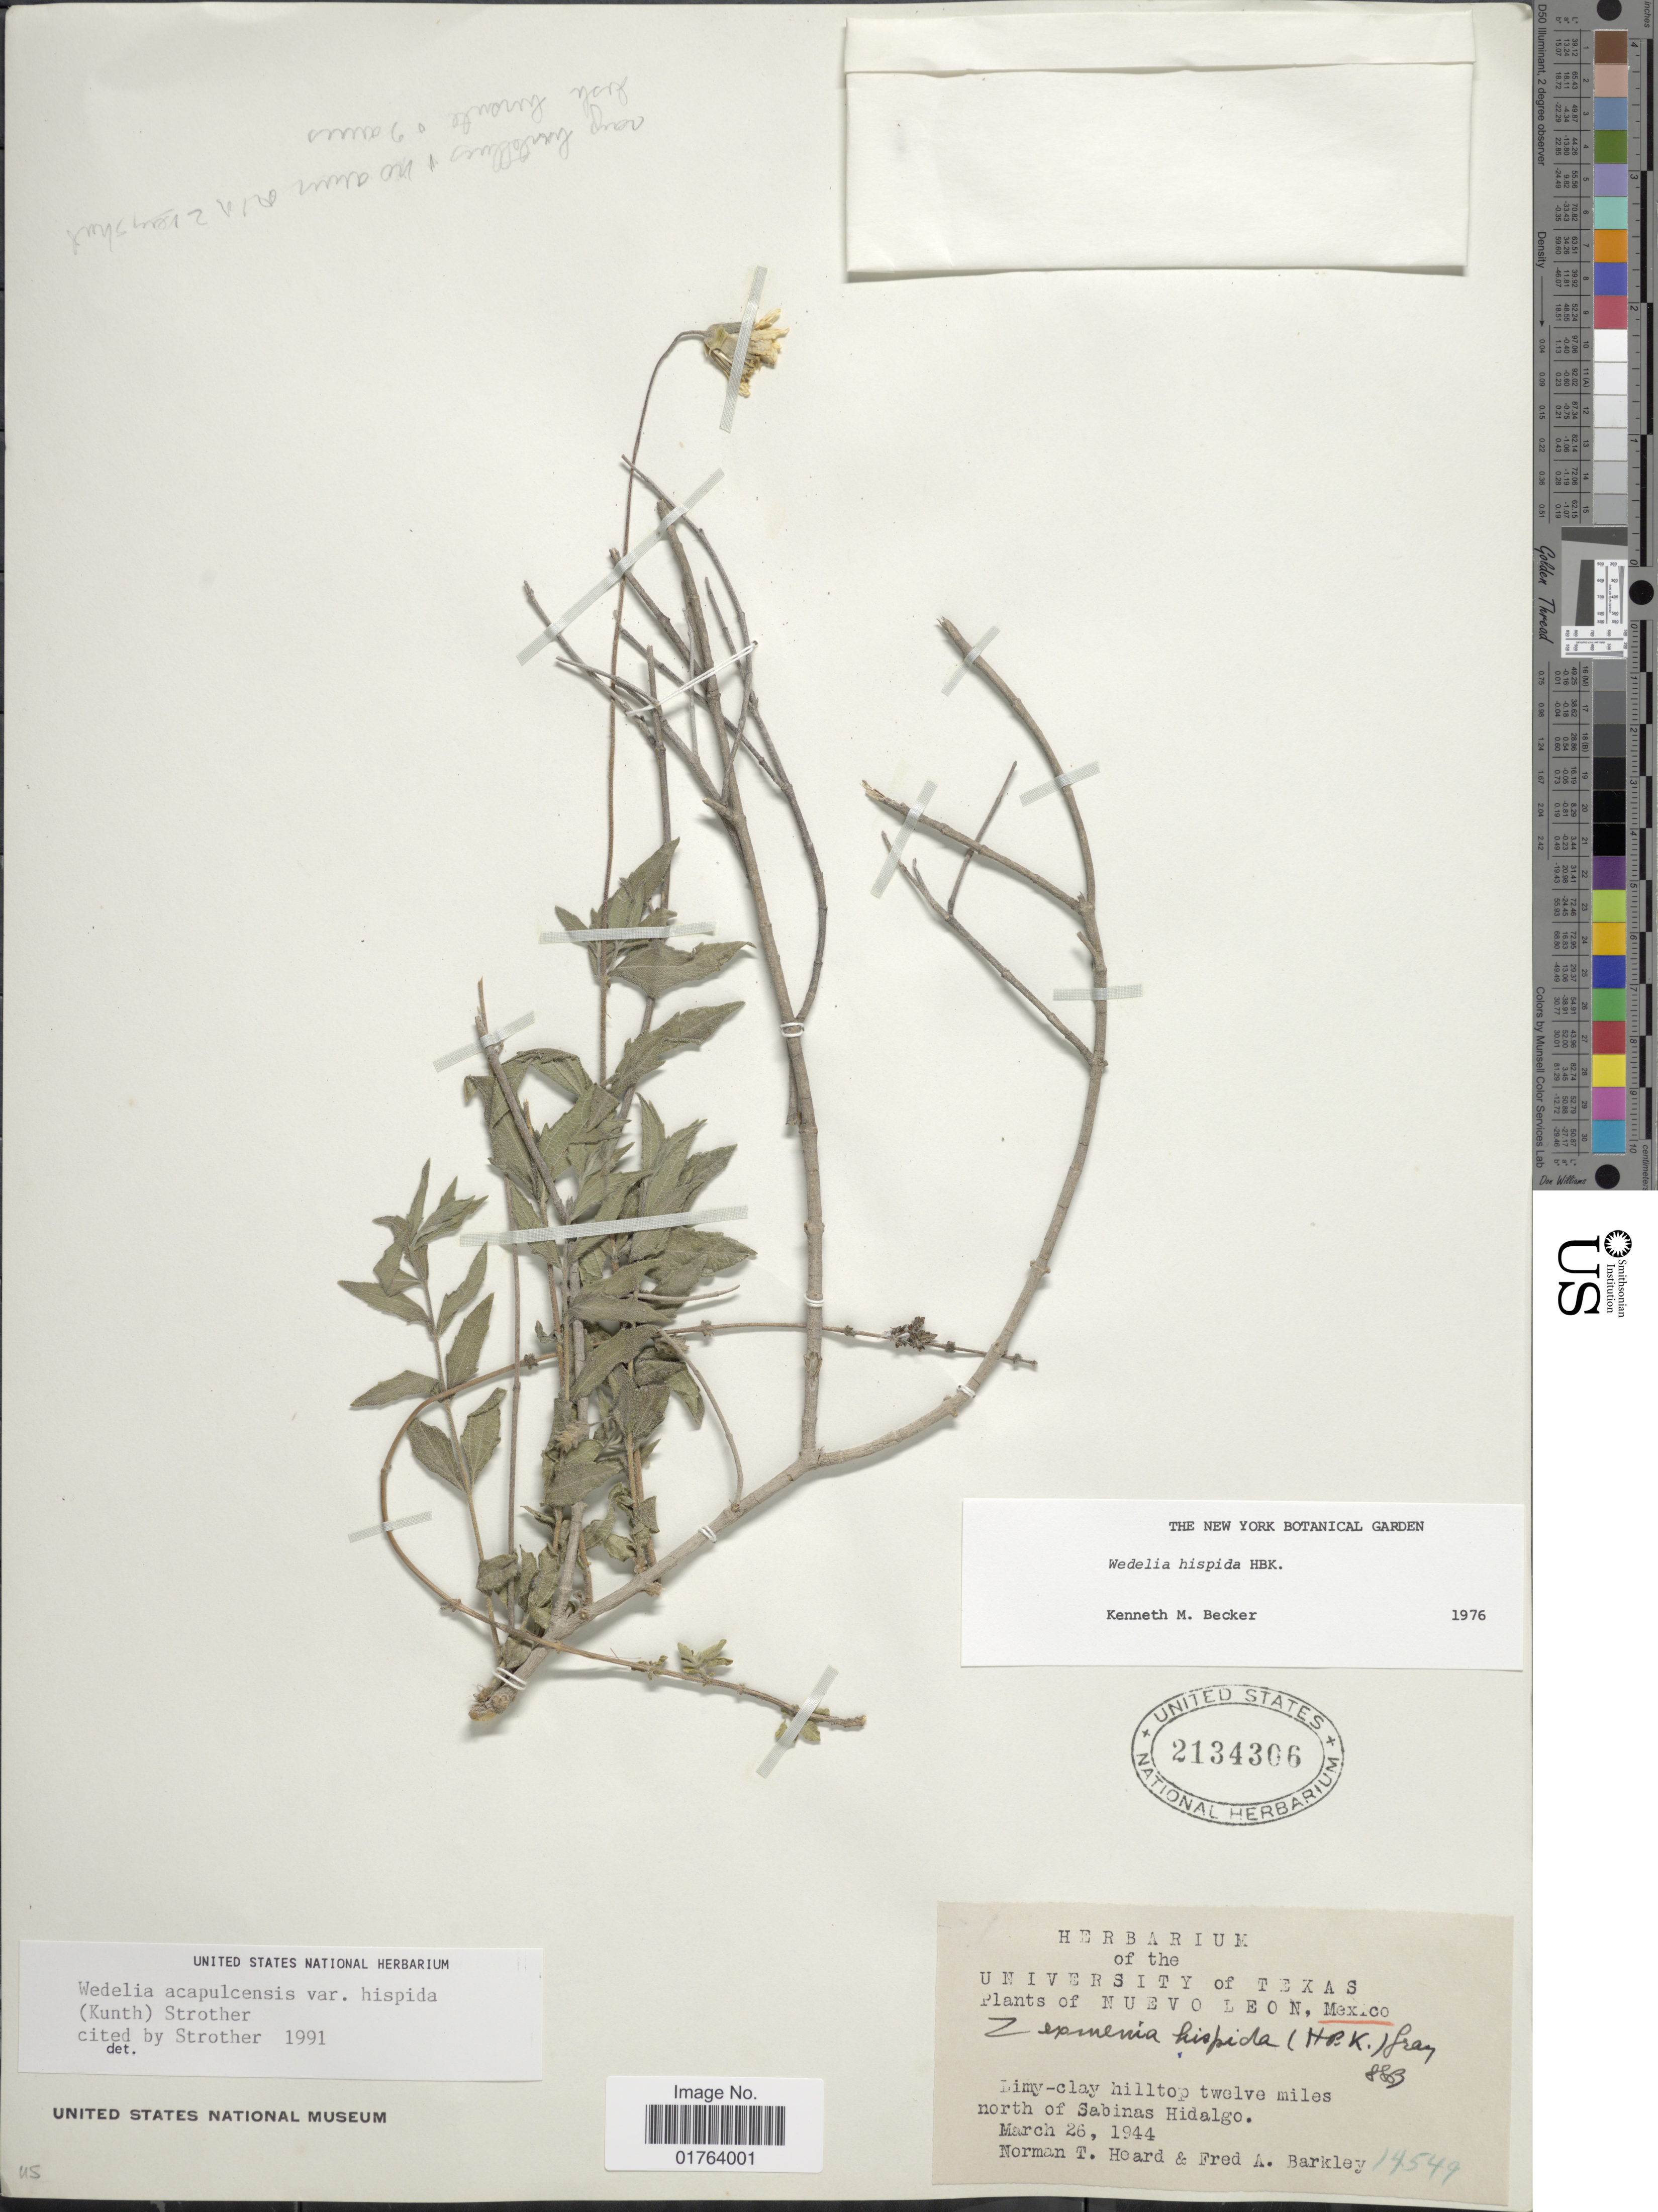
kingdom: Plantae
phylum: Tracheophyta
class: Magnoliopsida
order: Asterales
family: Asteraceae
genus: Wedelia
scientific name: Wedelia acapulcensis var. hispida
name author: (Kunth) Strother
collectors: N. Heard & F. A. Barkley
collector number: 14549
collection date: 1944-03-26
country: Mexico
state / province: Nuevo León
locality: Limy-clay hill top twelve miles north of Sabinas Hidalgo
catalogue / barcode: US 2134306